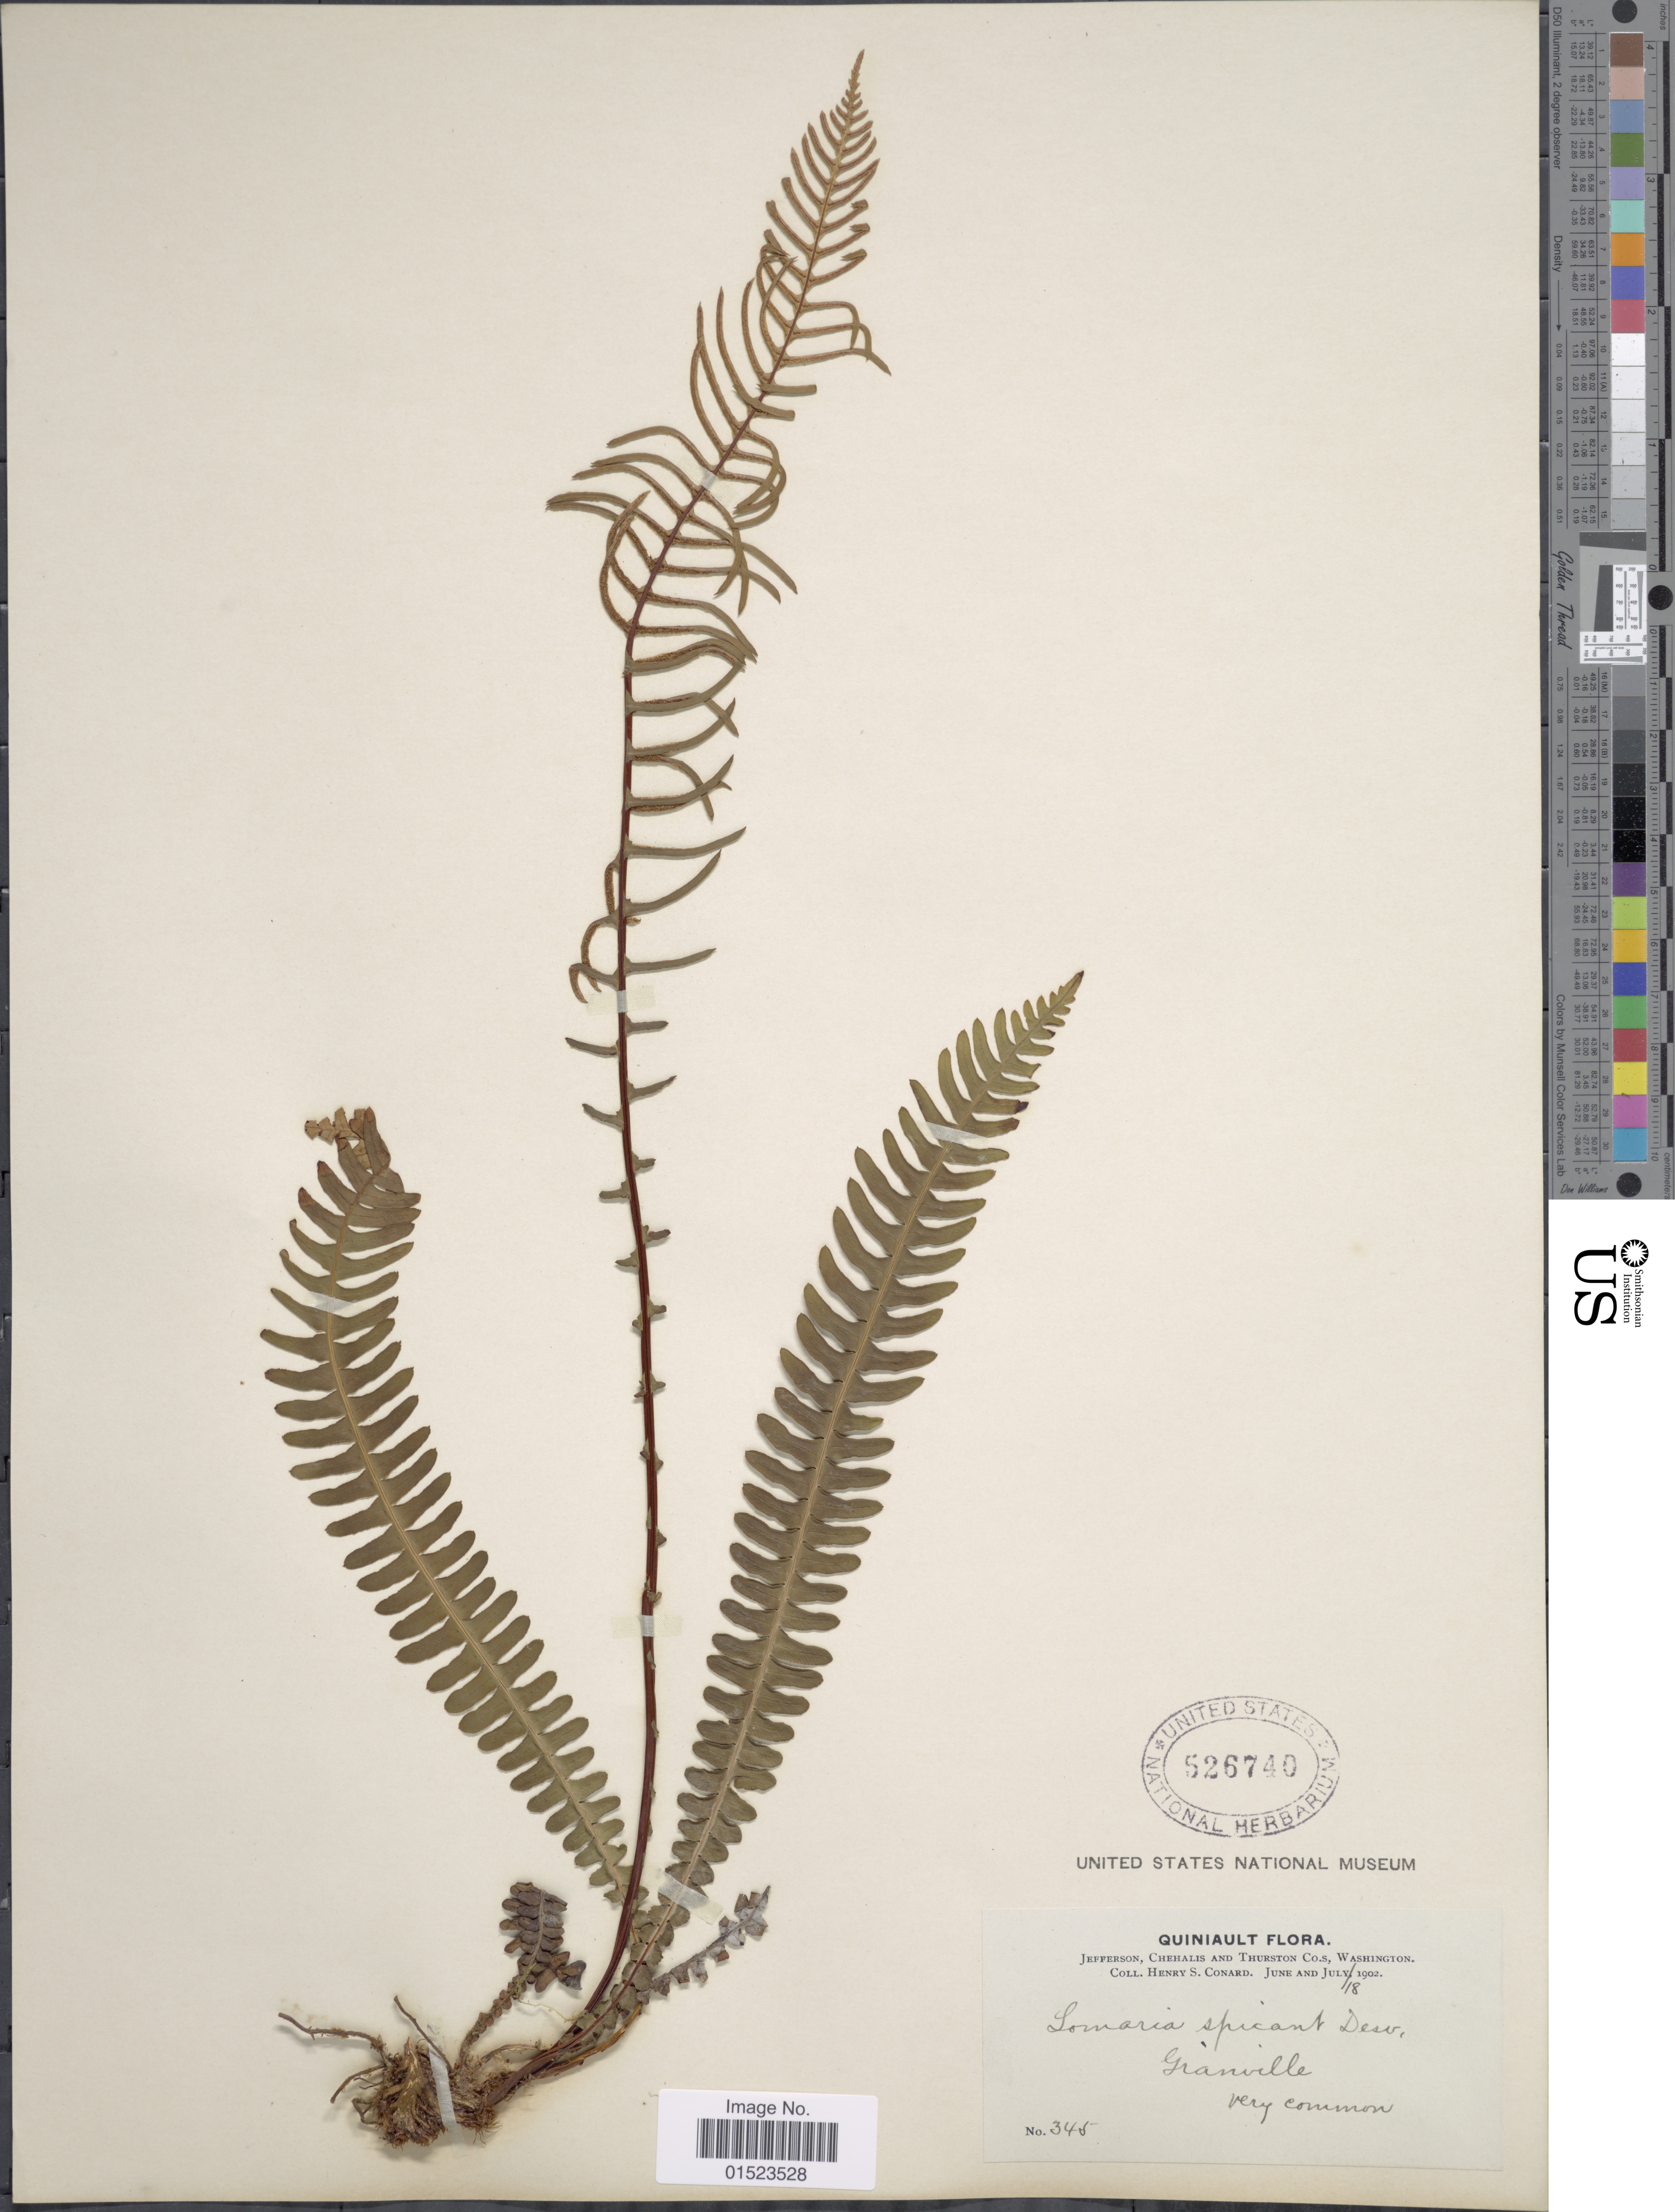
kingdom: Plantae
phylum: Tracheophyta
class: Polypodiopsida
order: Polypodiales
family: Blechnaceae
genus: Blechnum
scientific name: Blechnum spicant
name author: (L.) Sm.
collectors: H. S. Conard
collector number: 345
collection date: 1902-06-08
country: United States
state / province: Washington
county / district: Thurston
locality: Quiniault, Jefferson, Chehalis and Thurston Co. s, Granville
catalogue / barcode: US 526740